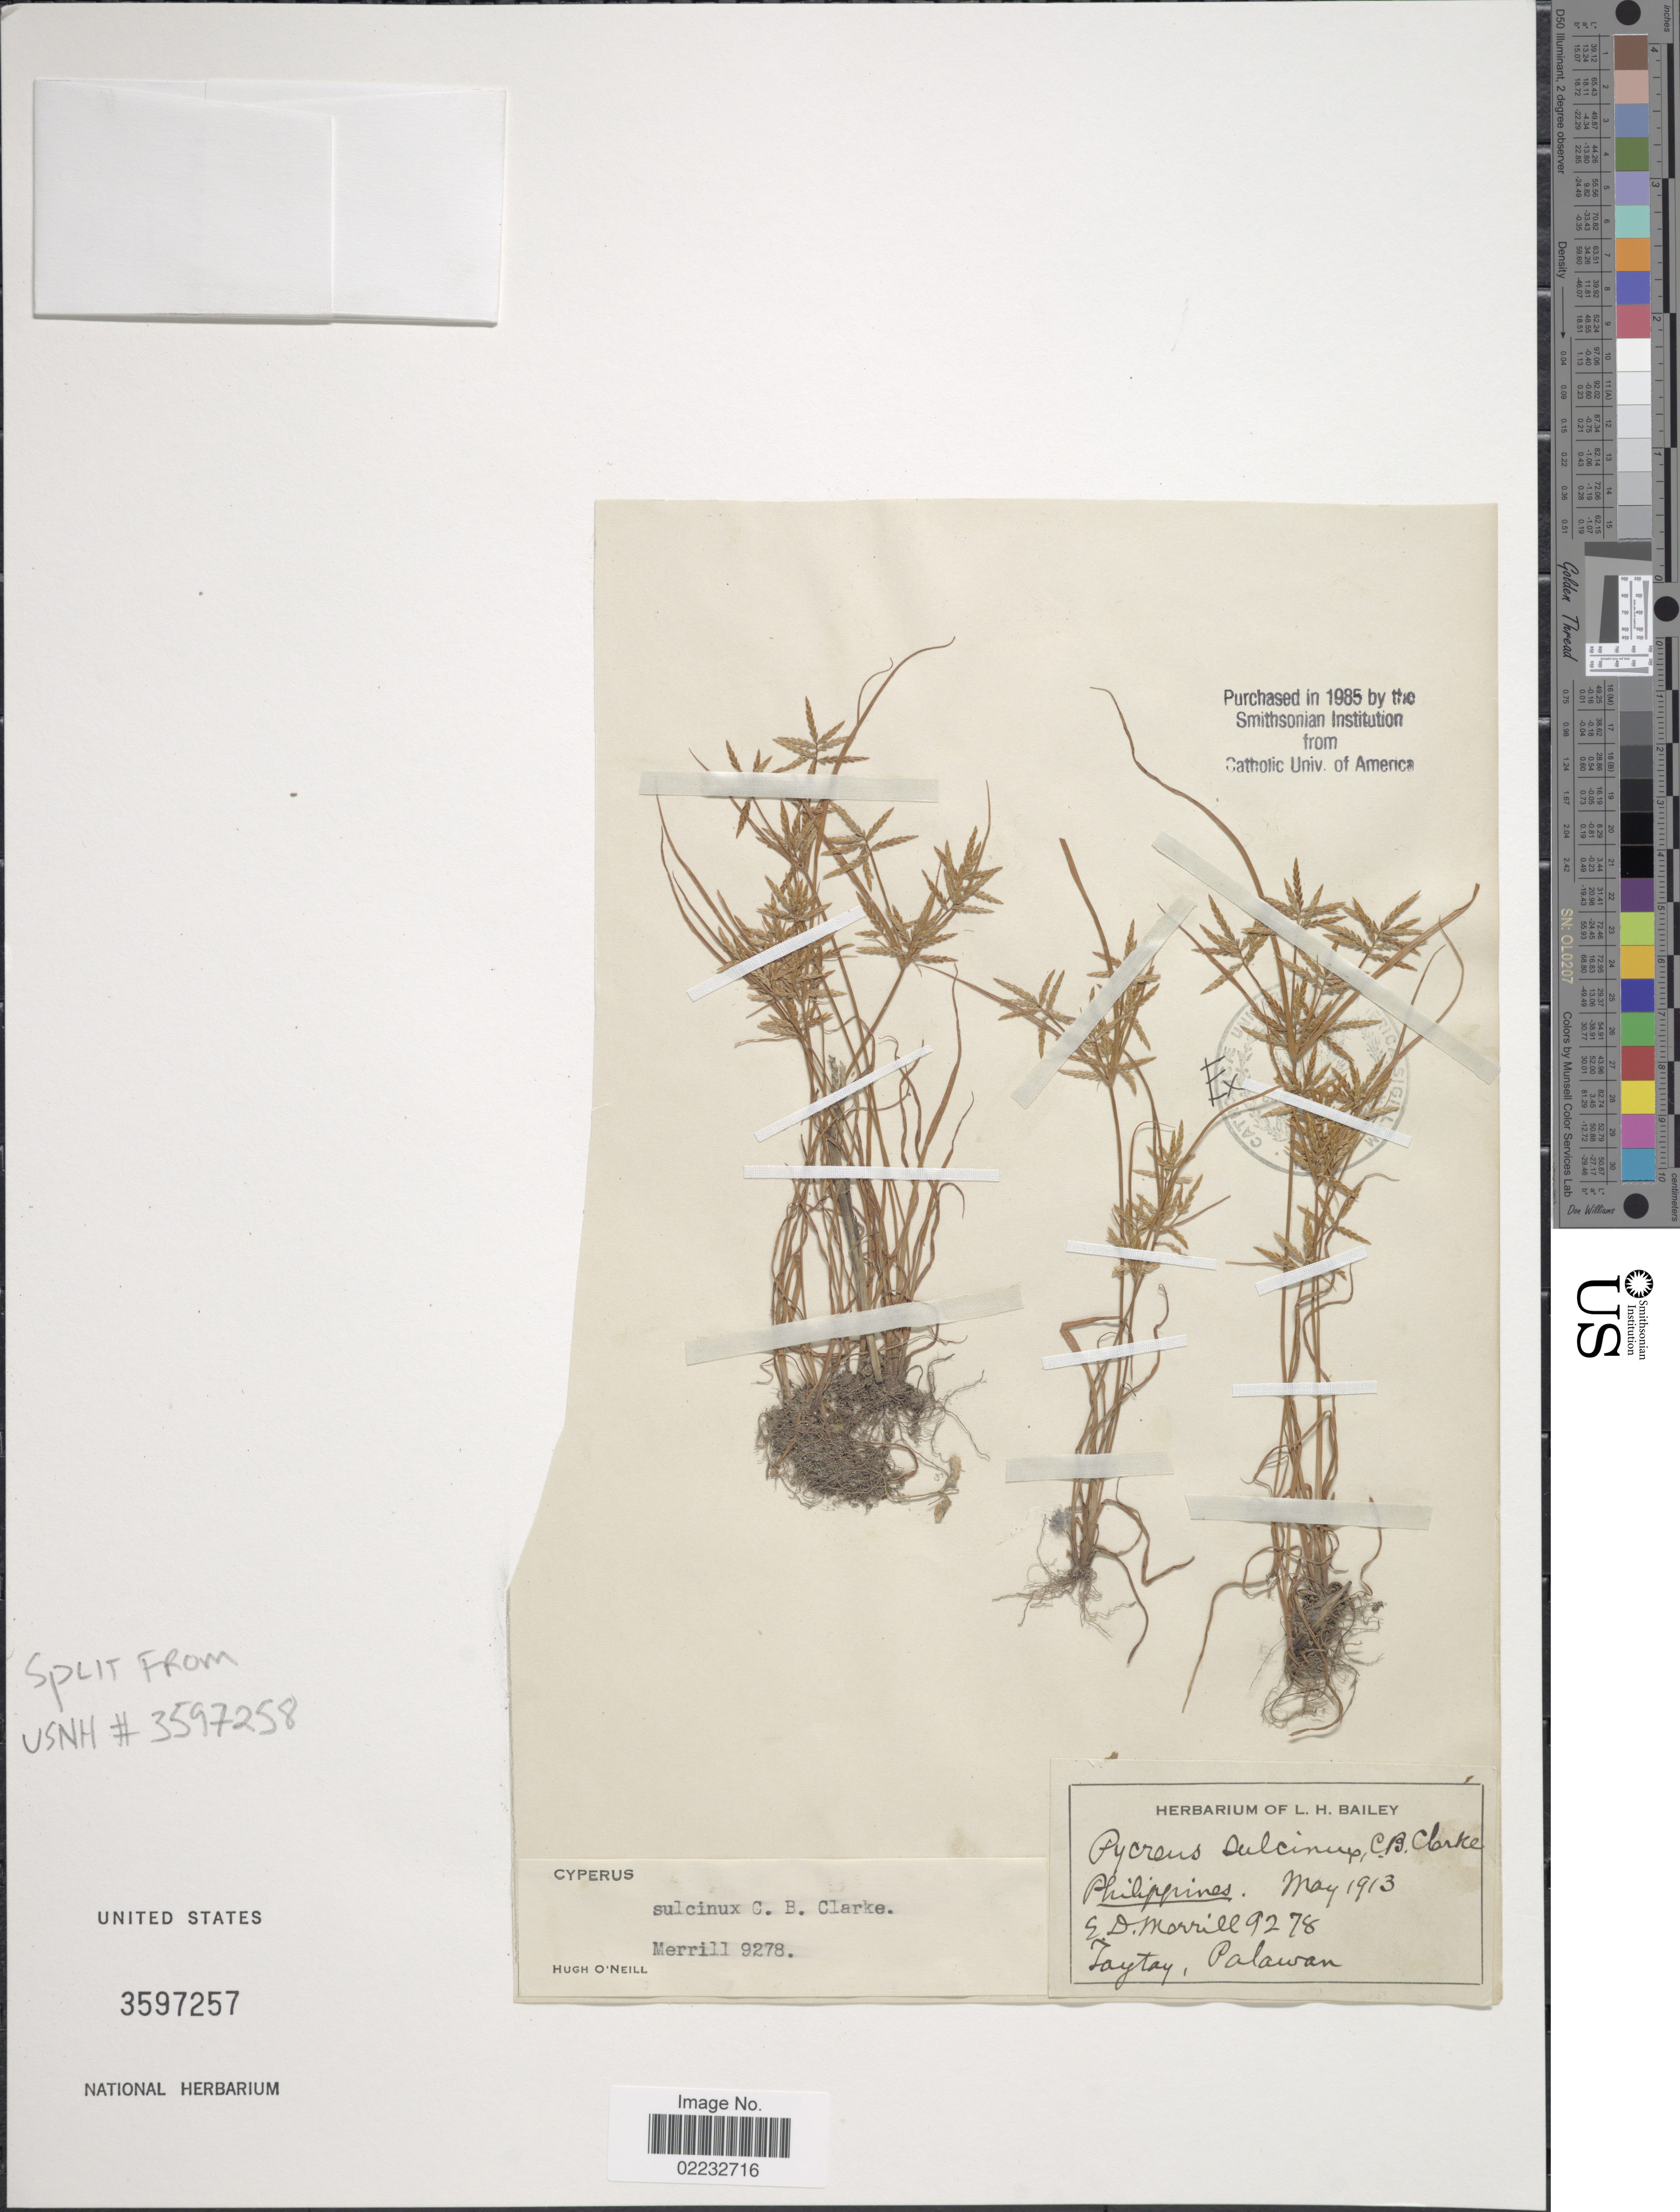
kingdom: Plantae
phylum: Tracheophyta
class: Liliopsida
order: Poales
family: Cyperaceae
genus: Cyperus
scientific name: Cyperus sulcinux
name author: C.B. Clarke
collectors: E. D. Merrill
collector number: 9278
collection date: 1913-05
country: Philippines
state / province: Mimaropa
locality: Taytay, Palawan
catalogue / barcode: US 3597257